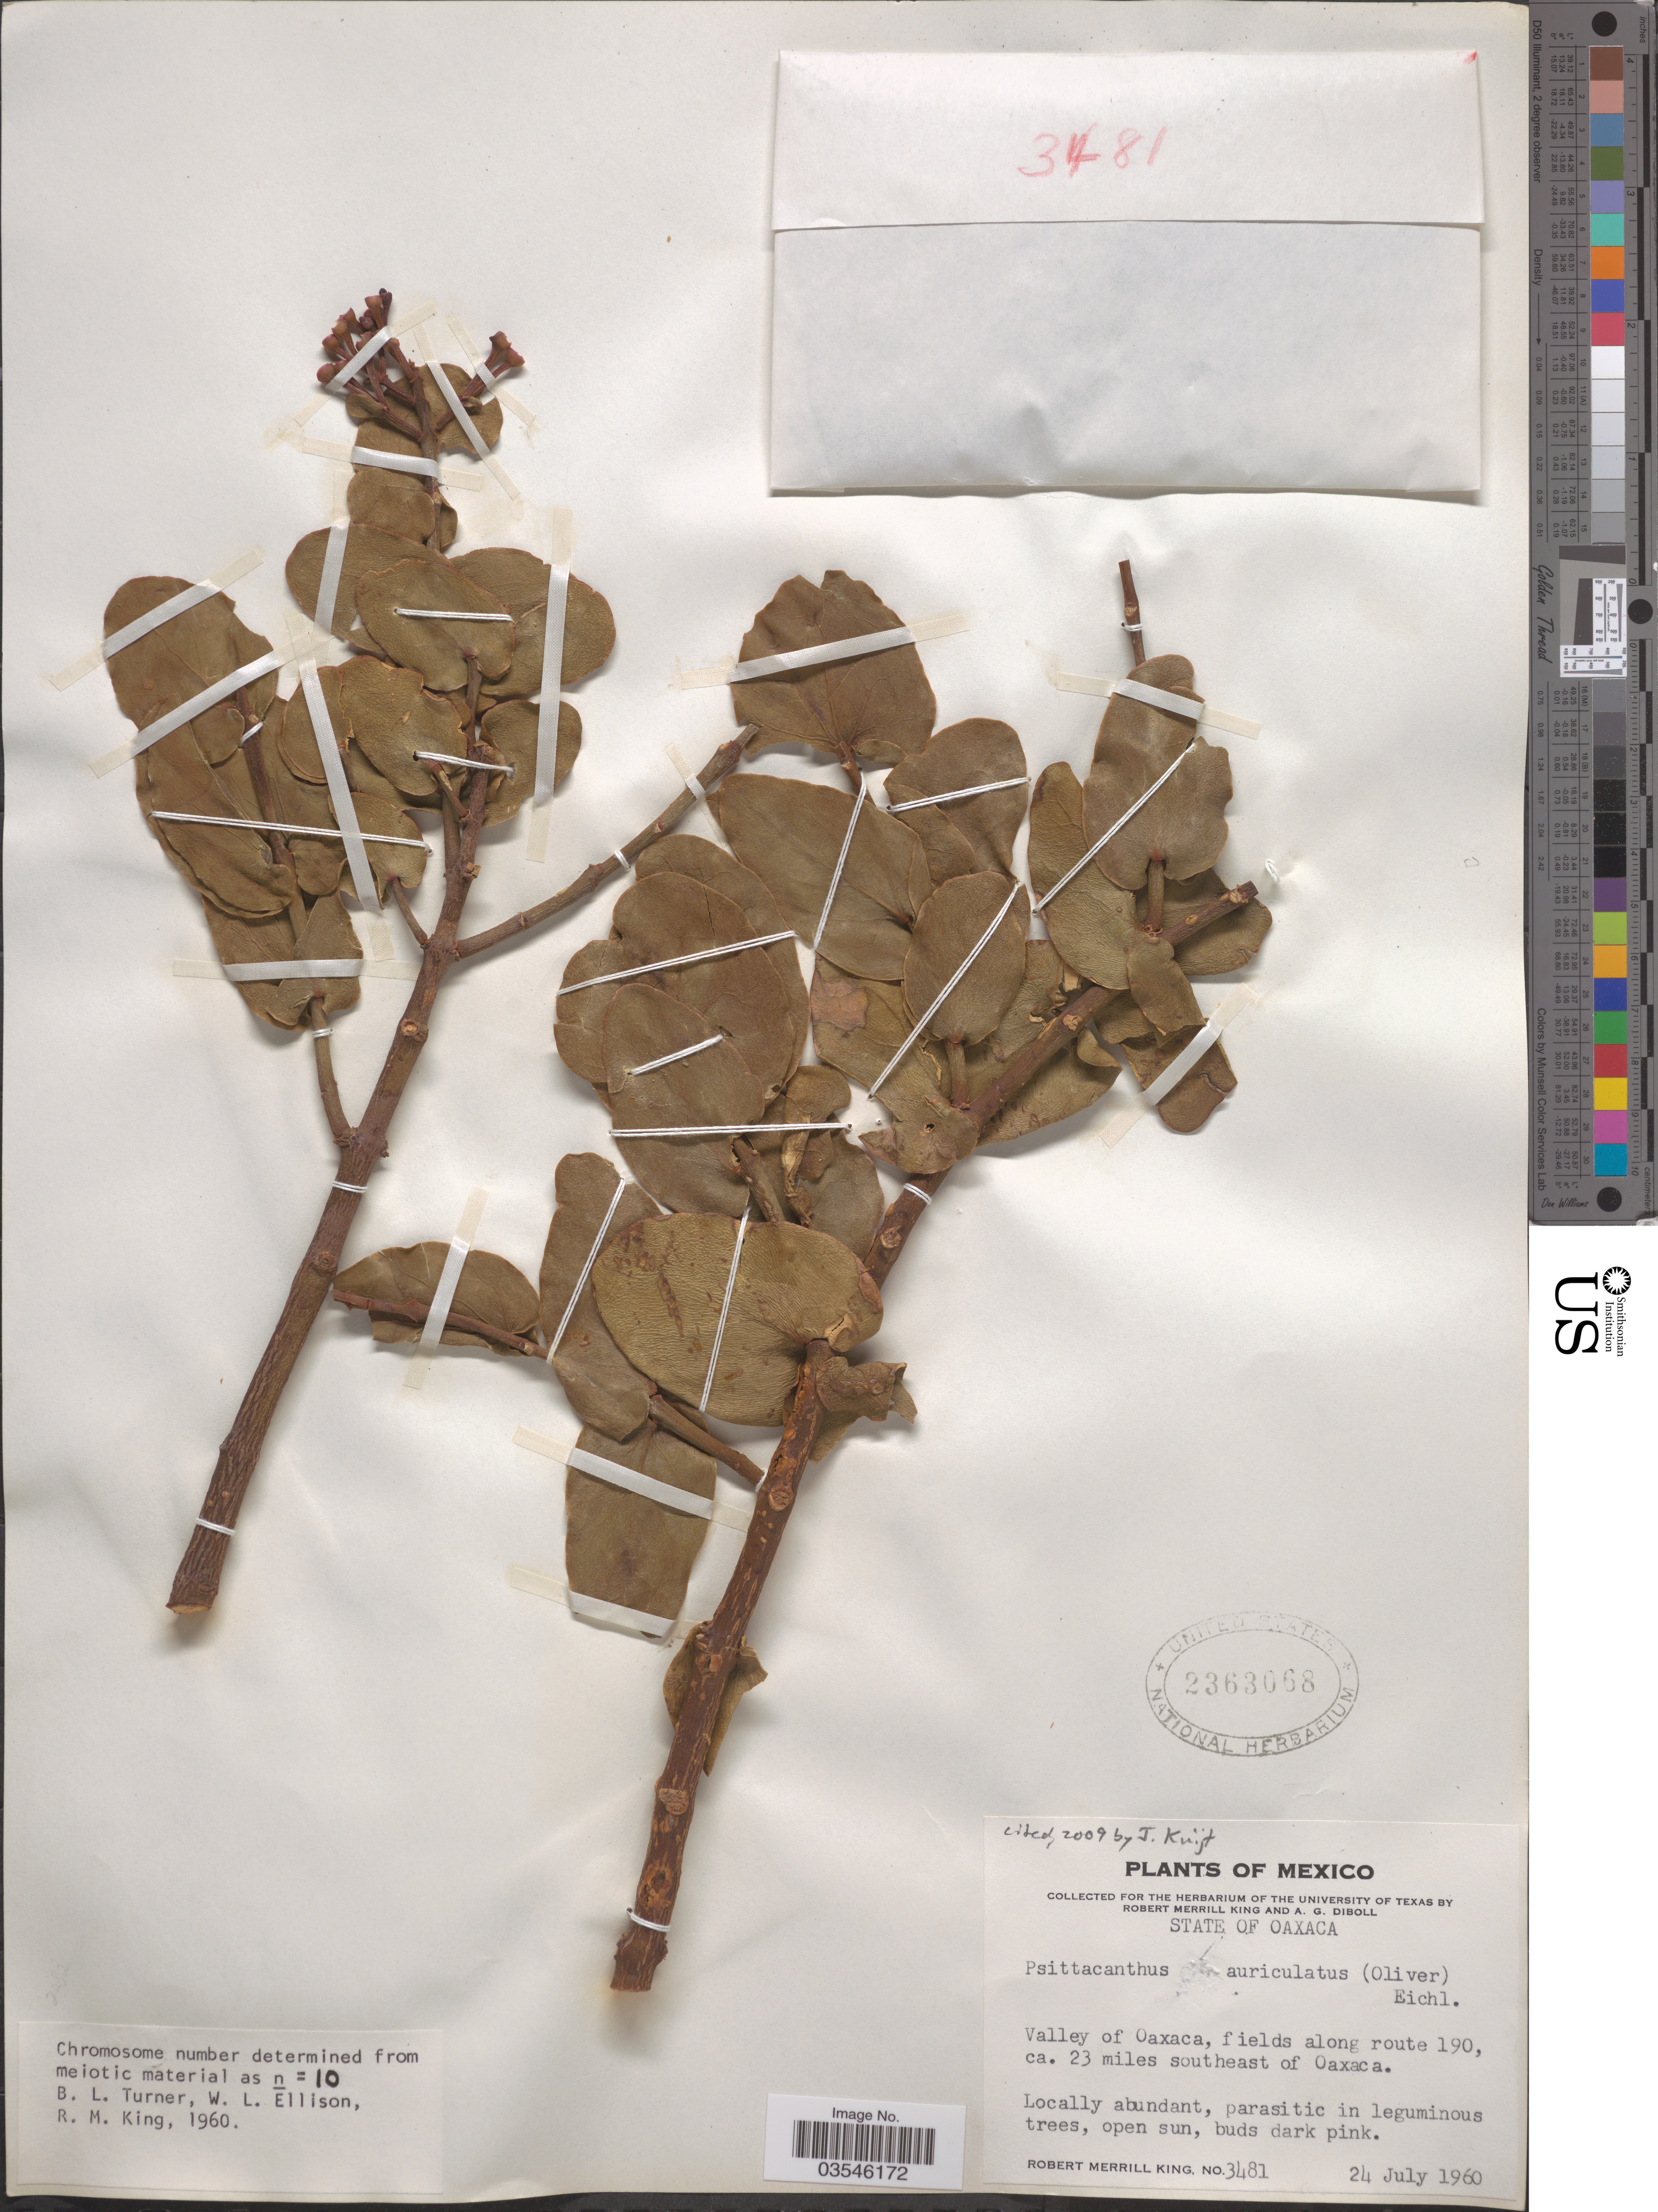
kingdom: Plantae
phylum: Tracheophyta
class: Magnoliopsida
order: Santalales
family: Loranthaceae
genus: Psittacanthus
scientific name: Psittacanthus auriculatus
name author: (Oliv.) Eichler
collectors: R. M. King & A. Diboll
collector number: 3481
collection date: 1960-07-24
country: Mexico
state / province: Oaxaca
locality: Valley of Oaxaca, fields along route 190, ca. 23 miles southeast of Oaxaca.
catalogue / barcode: US 2363068